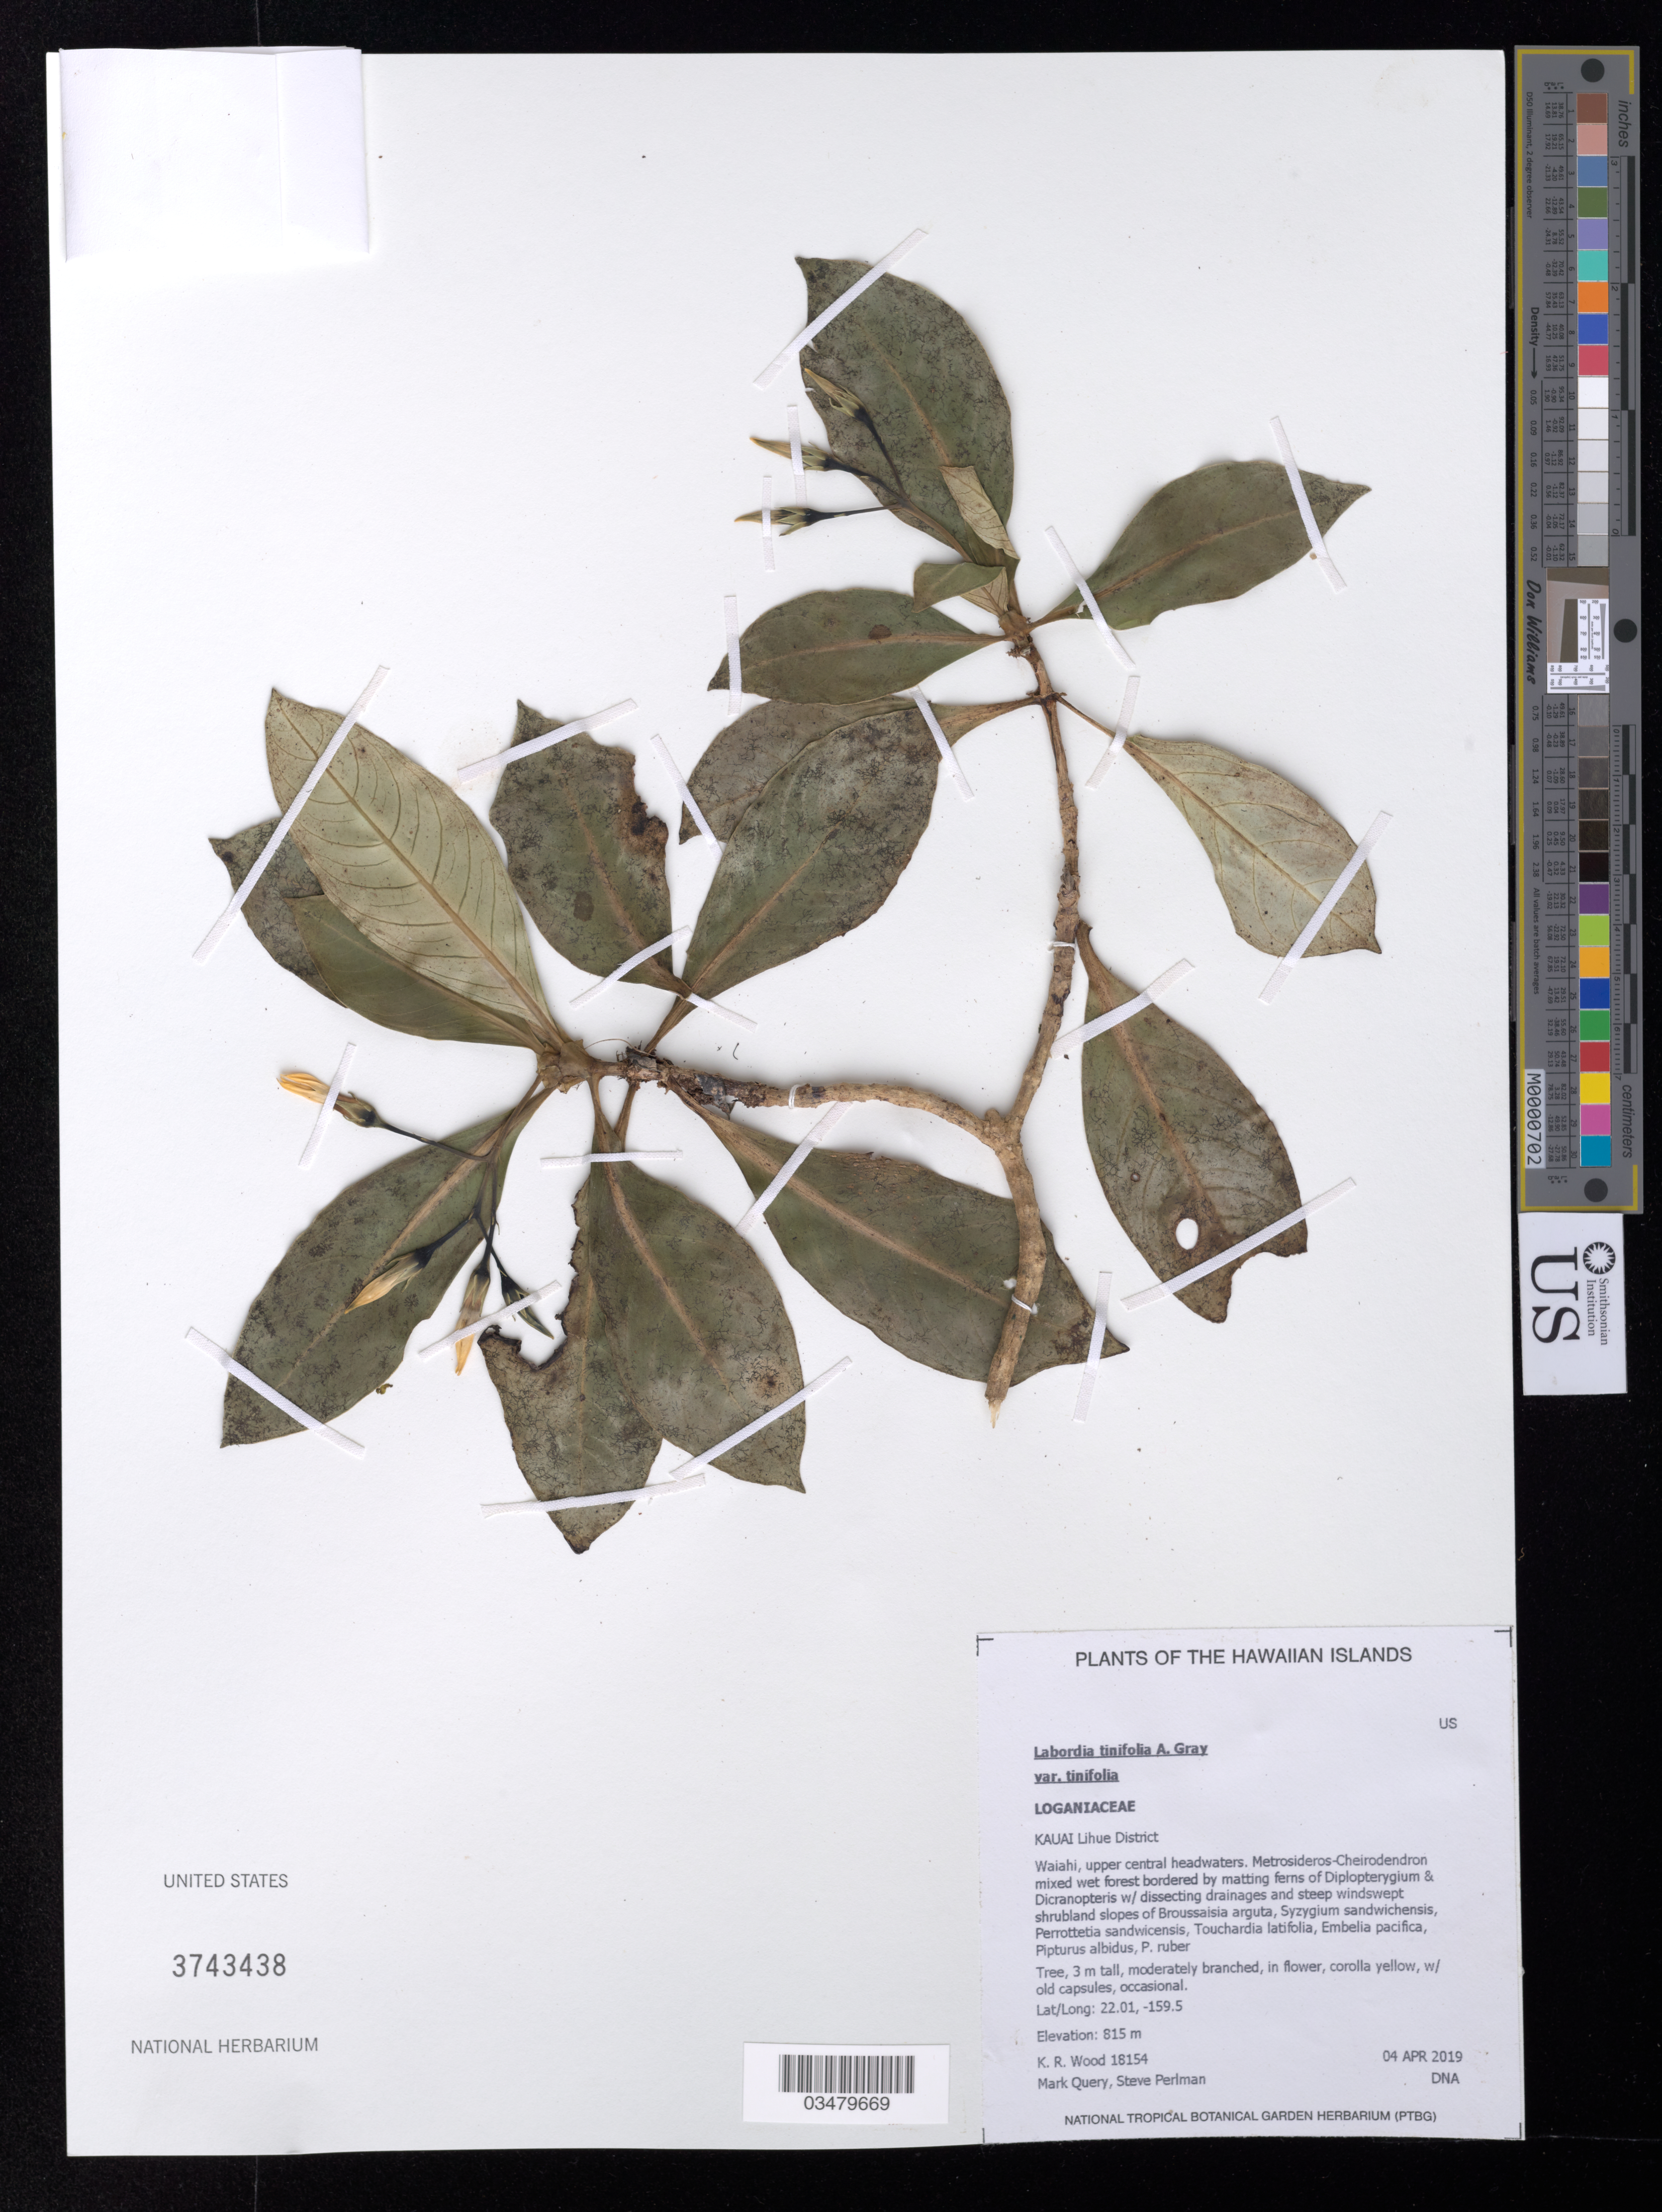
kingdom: Plantae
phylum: Tracheophyta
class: Magnoliopsida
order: Gentianales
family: Loganiaceae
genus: Geniostoma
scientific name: Geniostoma tinifolium var. tinifolium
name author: A. Gray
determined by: Wagner, W. L., (BOT), Smithsonian Institution - National Museum of Natural History (UNITED STATES)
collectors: K. R. Wood, M. Query & S. P. Perlman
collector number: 18154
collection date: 2019-04-04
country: United States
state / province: Hawaii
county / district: Kauai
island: Kaua'i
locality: Lihue District, Waiahi, upper central headwaters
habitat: Mixed wet forest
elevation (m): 815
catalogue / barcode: US 3743438